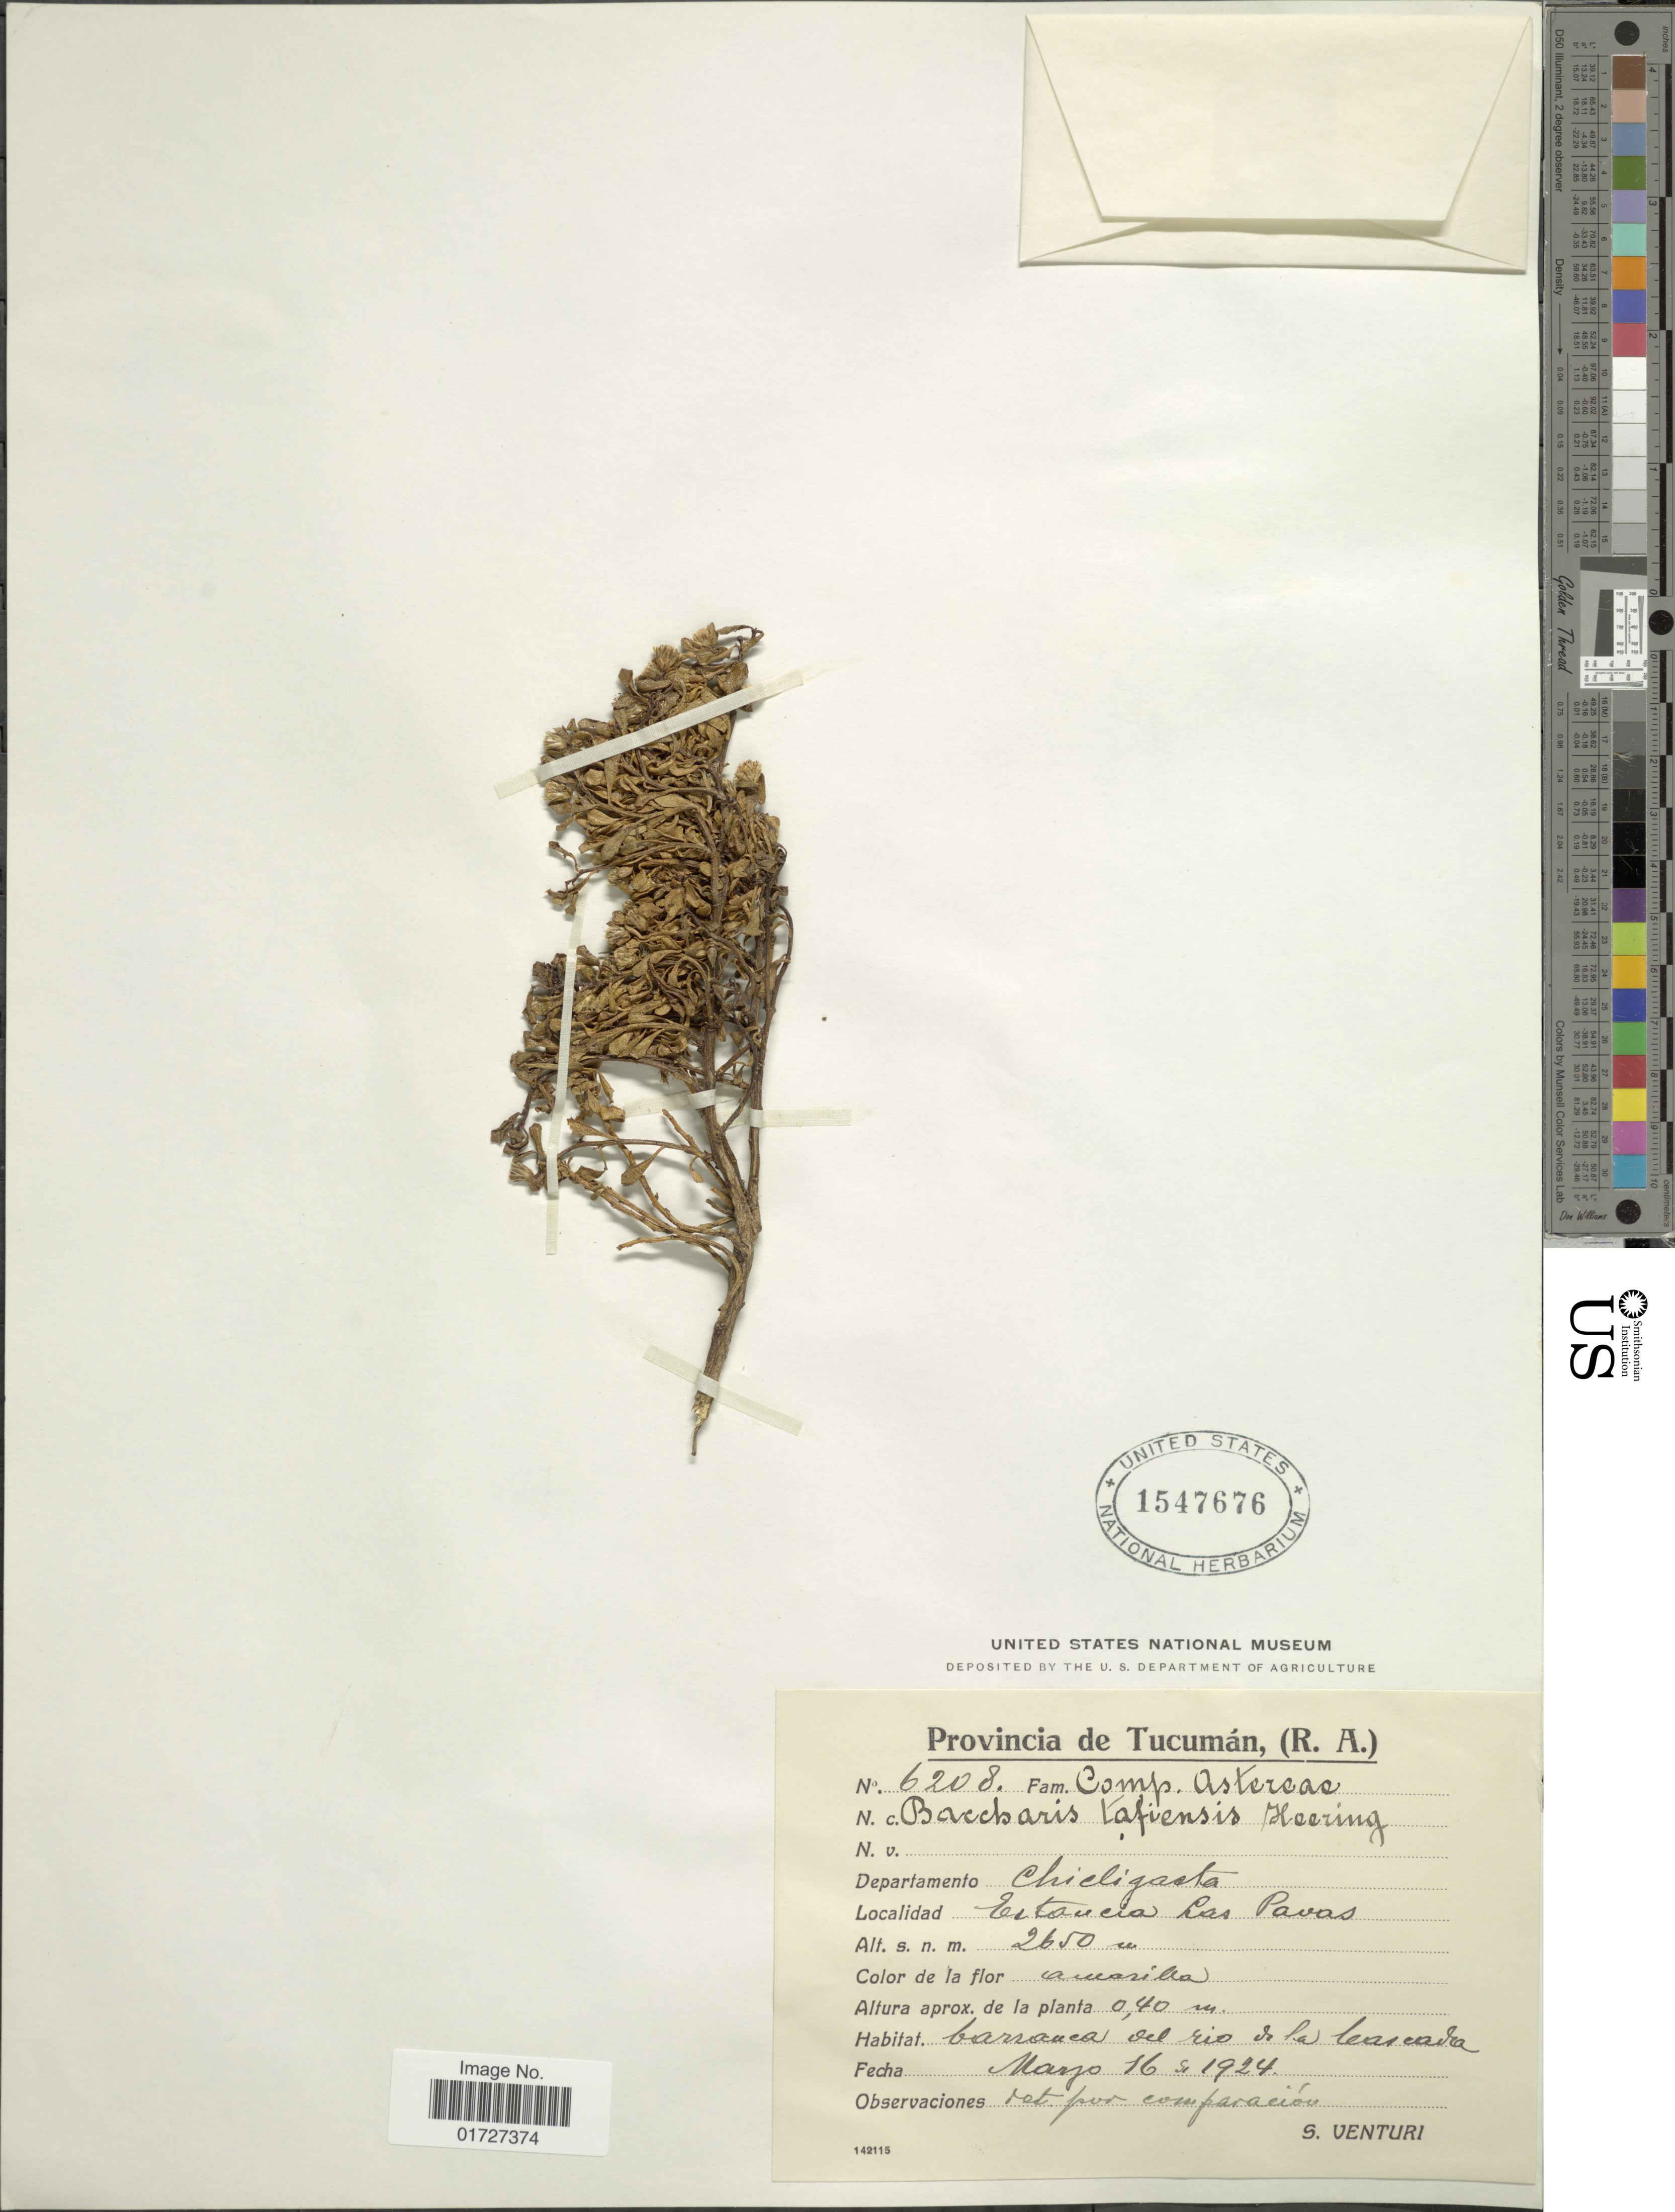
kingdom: Plantae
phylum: Tracheophyta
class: Magnoliopsida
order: Asterales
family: Asteraceae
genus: Baccharis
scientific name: Baccharis incisa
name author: Hook. & Arn.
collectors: S. Venturi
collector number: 6208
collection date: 1924-05-16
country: Argentina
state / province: Tucuman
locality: Departamento Chicligasta, Estancia Las Pavas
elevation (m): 2650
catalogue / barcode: US 154776